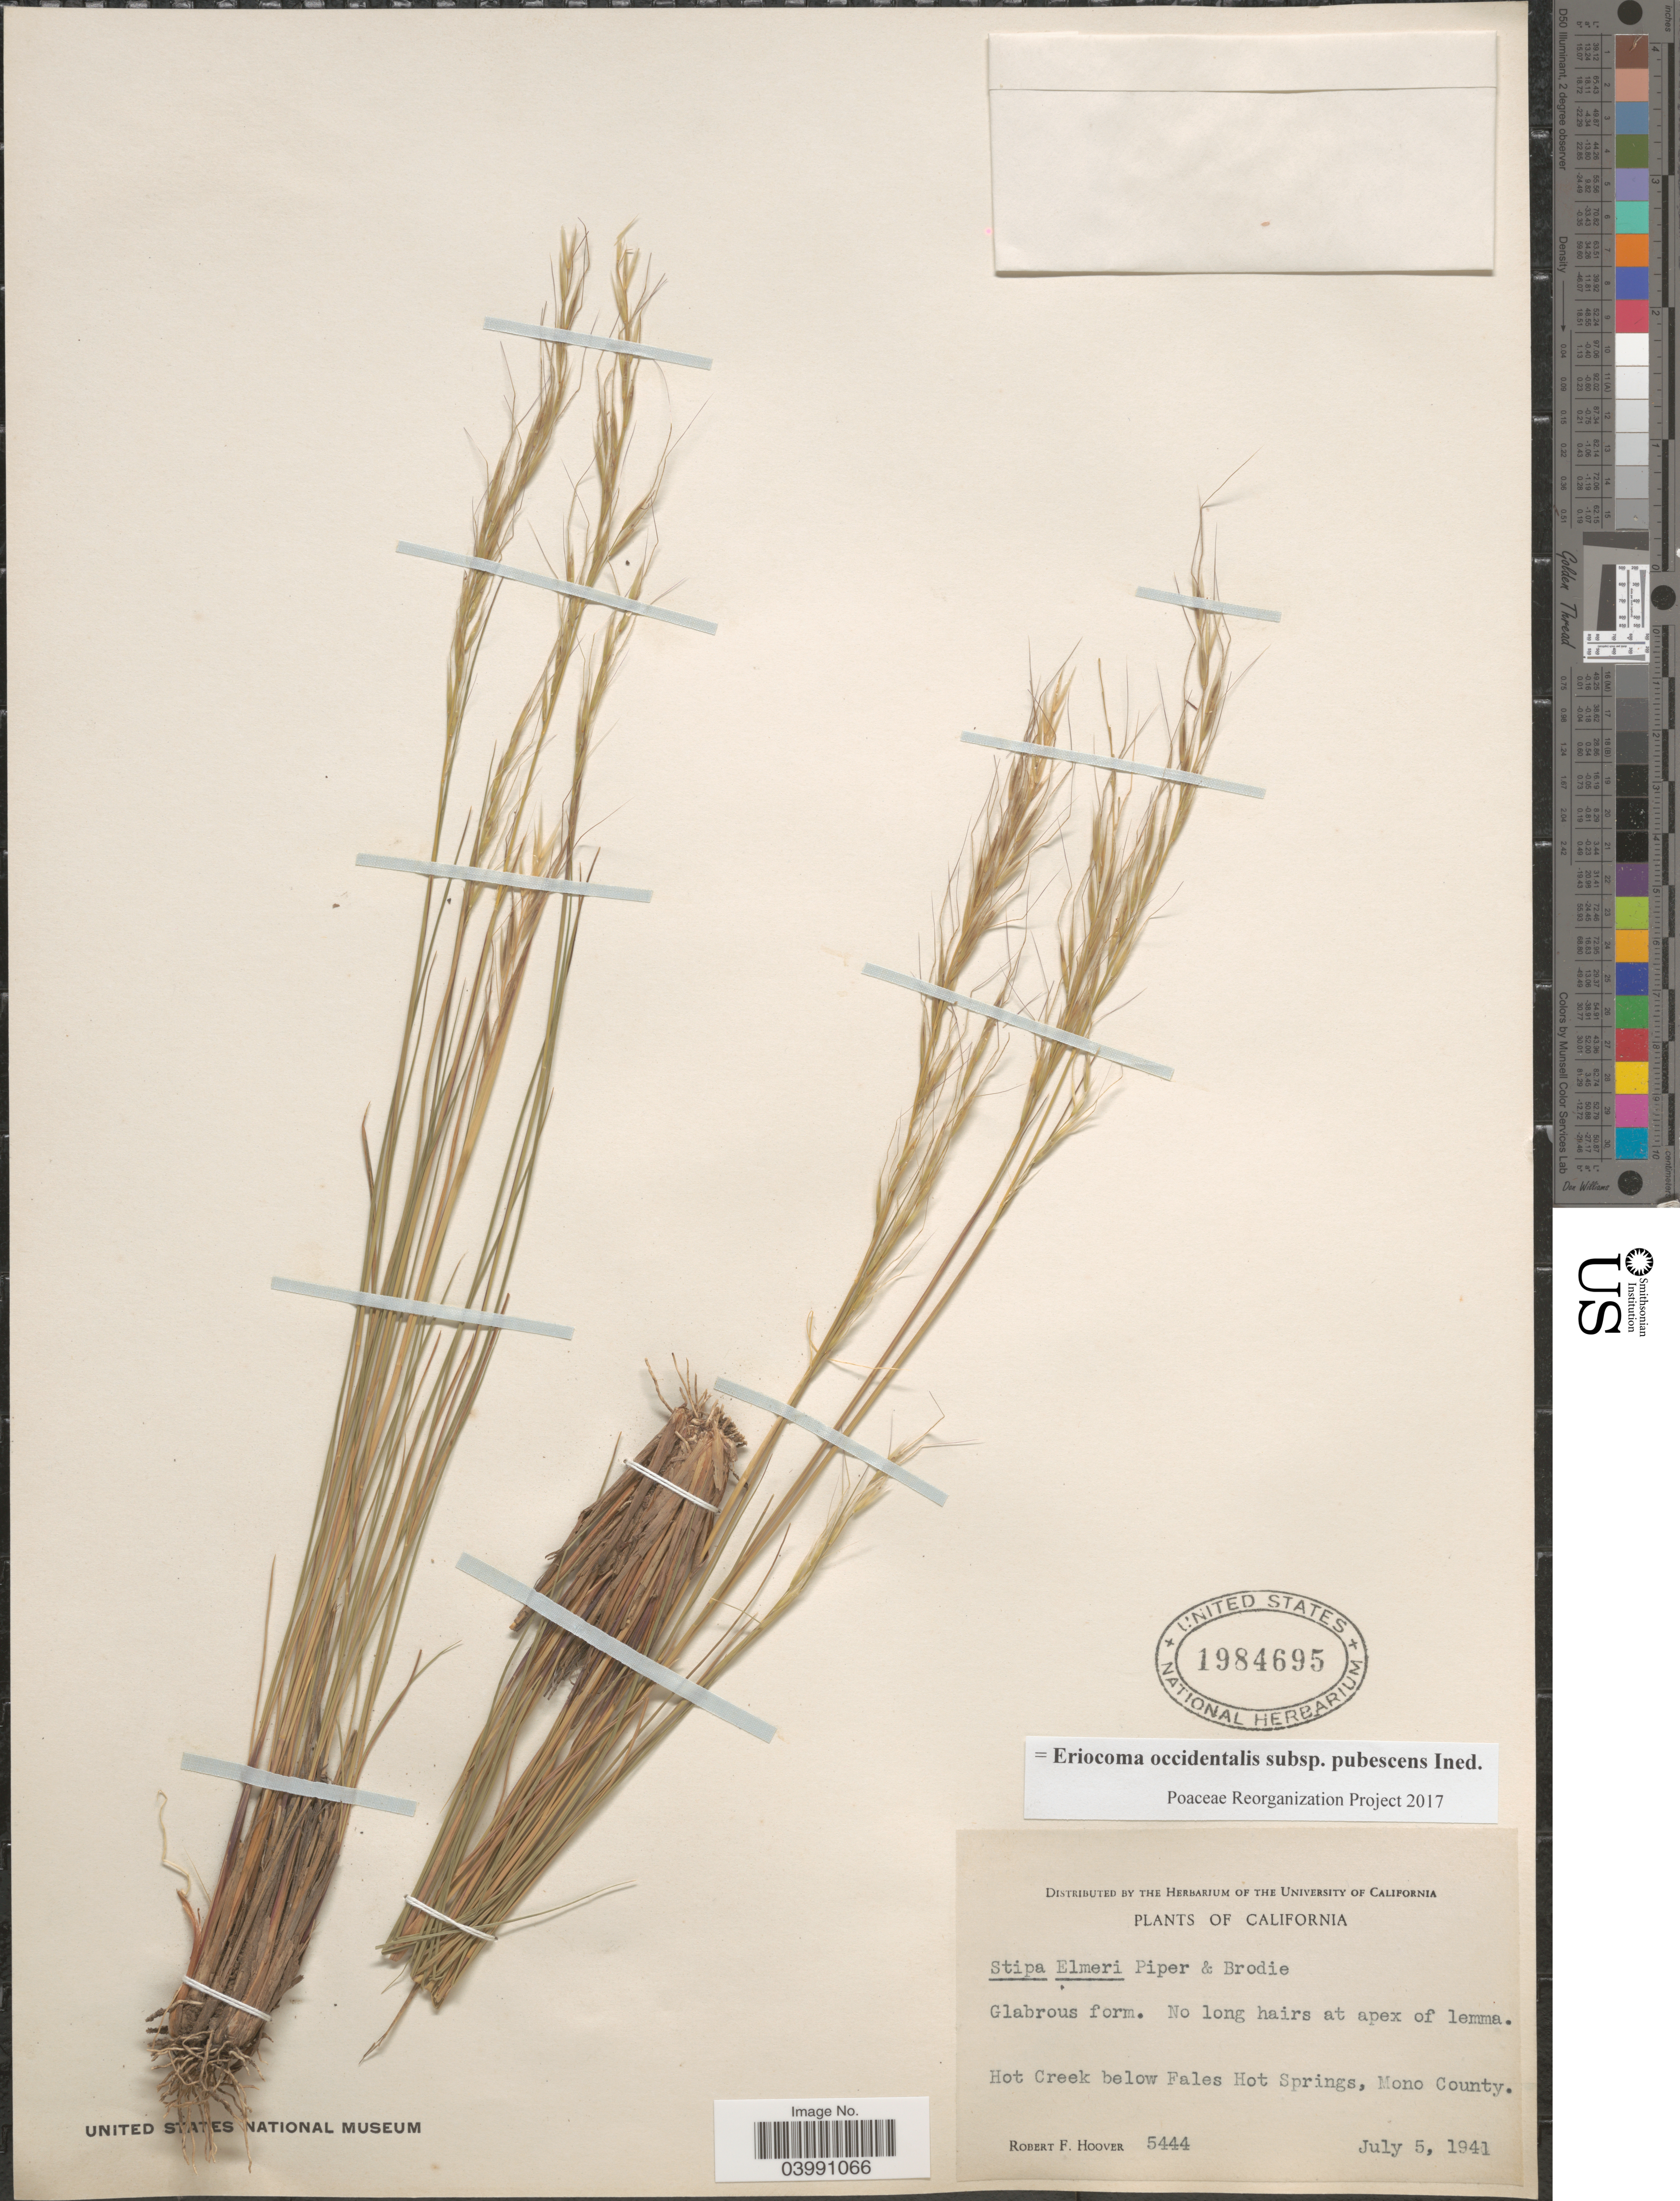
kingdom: Plantae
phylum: Tracheophyta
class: Liliopsida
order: Poales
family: Poaceae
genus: Eriocoma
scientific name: Eriocoma occidentalis subsp. pubescens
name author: (Vasey) Romasch.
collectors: R. F. Hoover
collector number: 5444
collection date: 1941-07-05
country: United States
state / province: California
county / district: Mono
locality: Hot Creek below Fales Hot Springs, Mono County.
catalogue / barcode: US 1984695